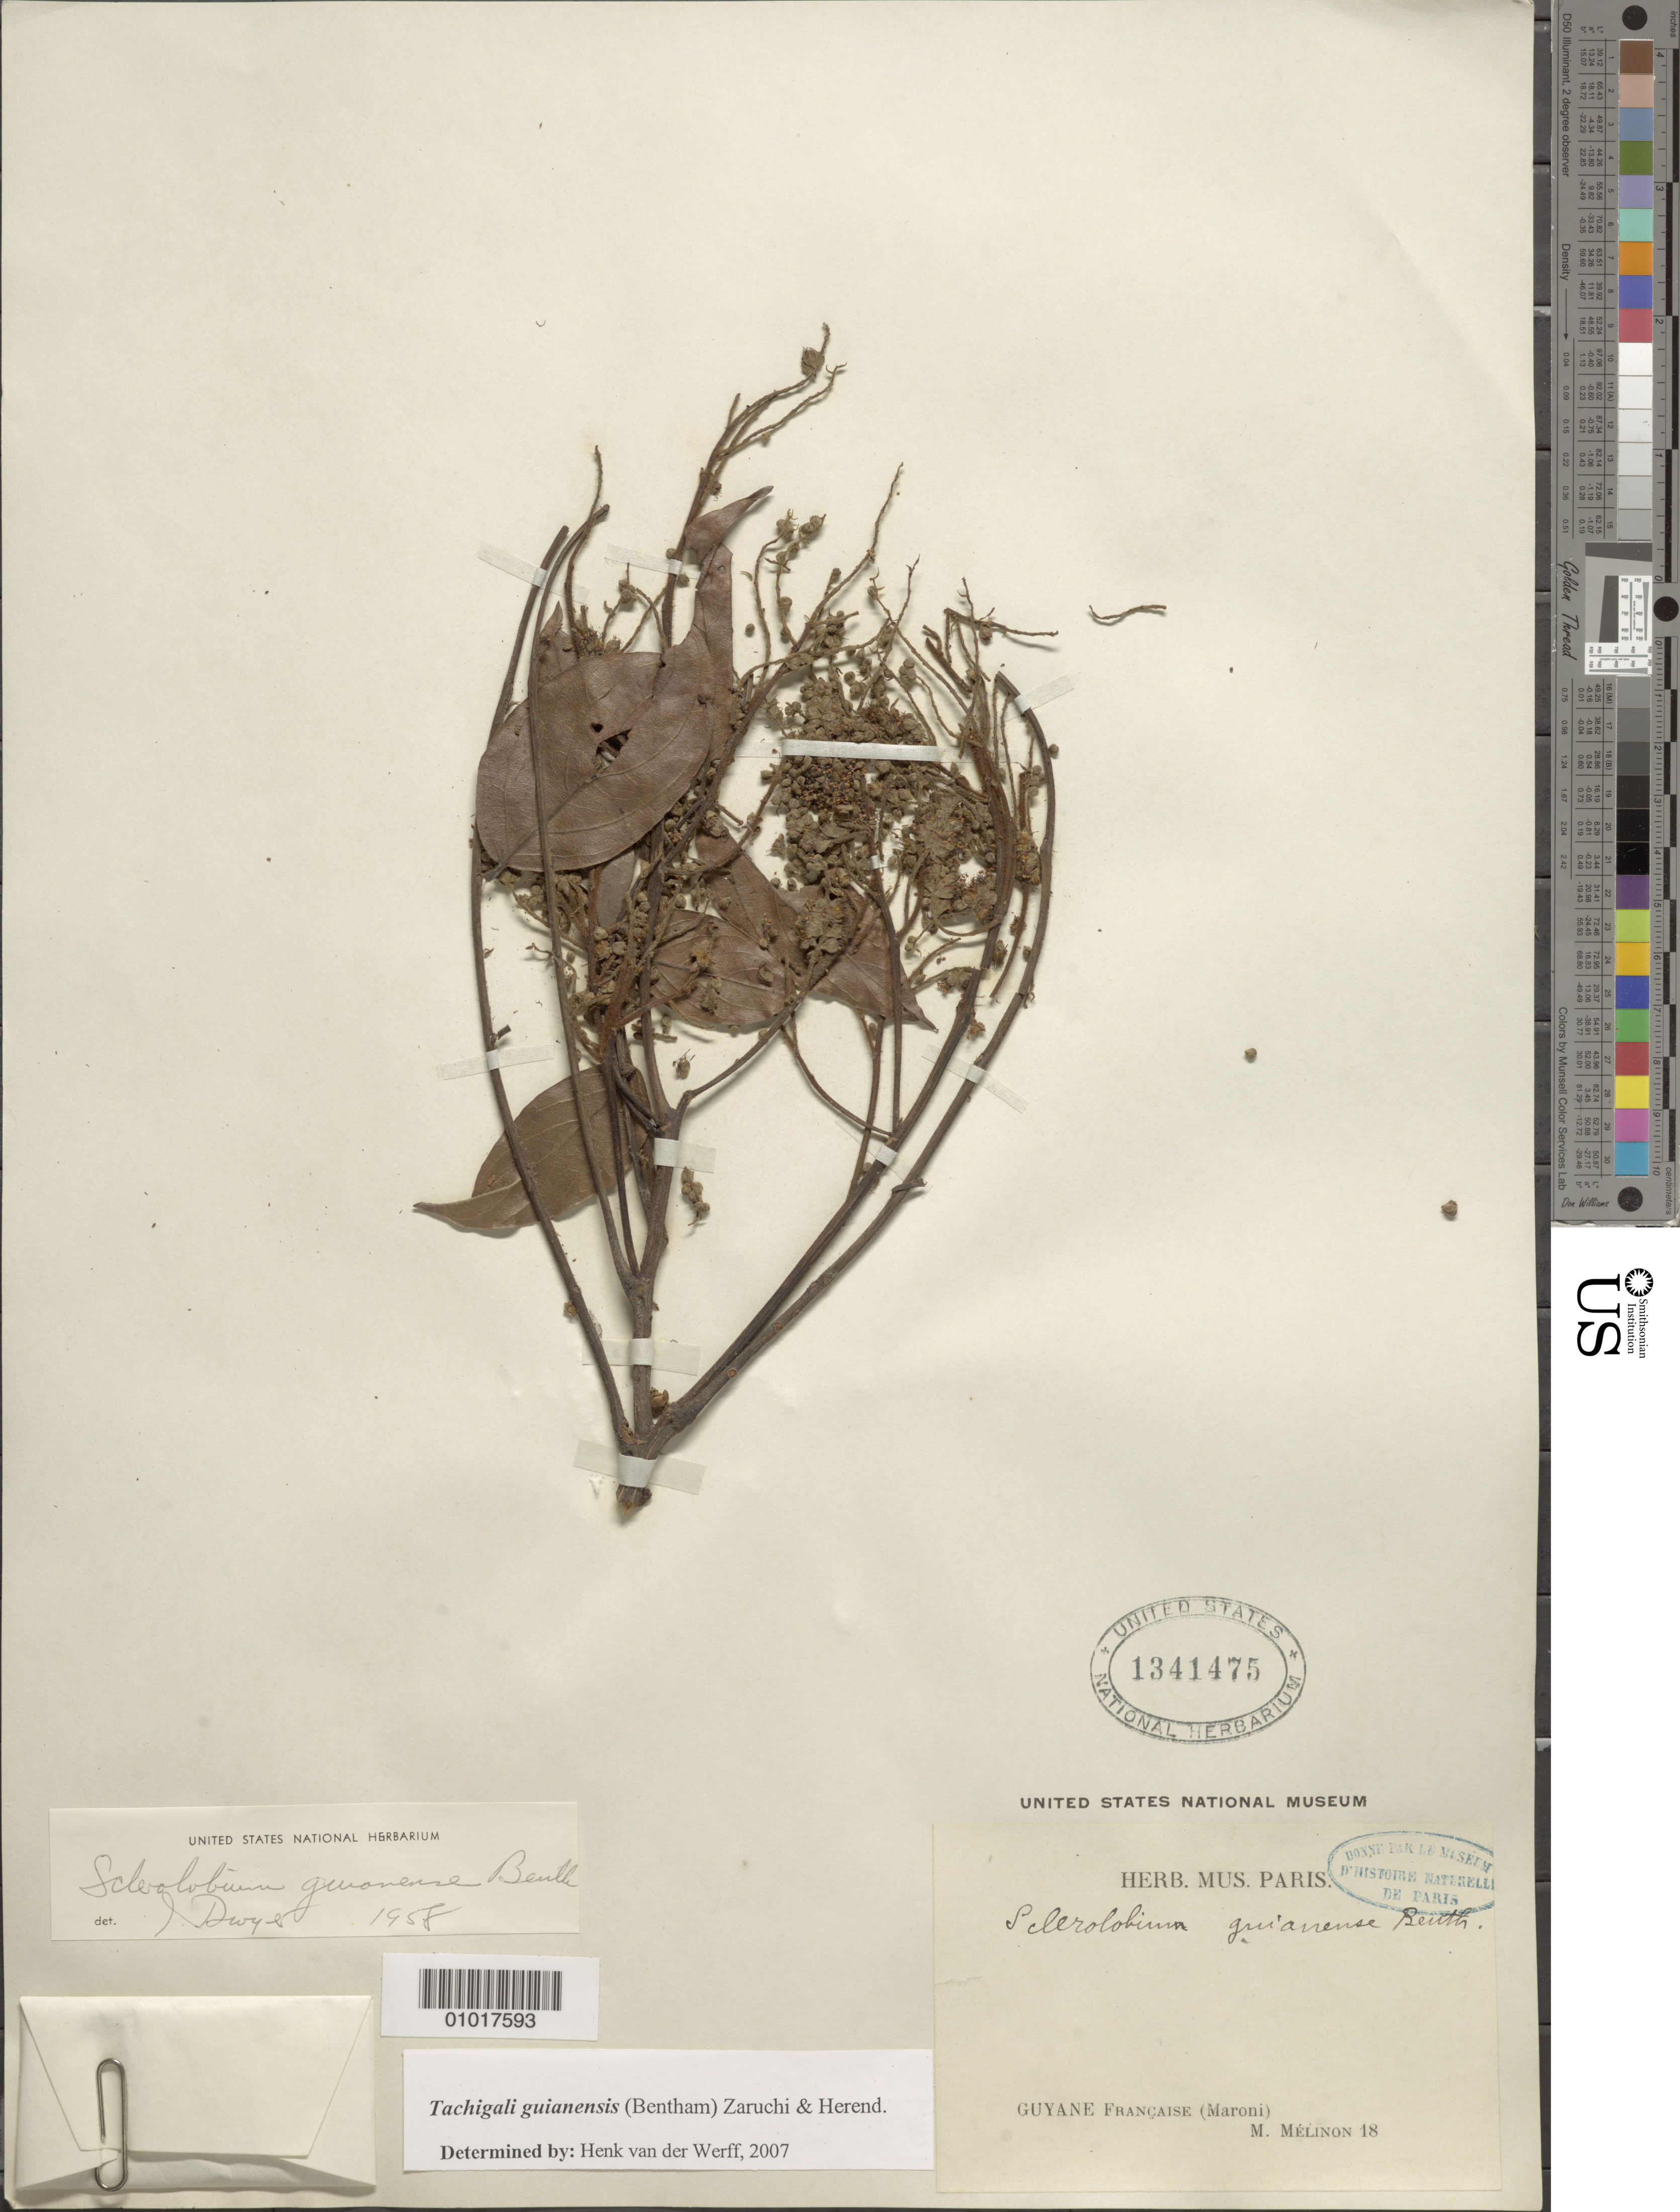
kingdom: Plantae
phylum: Tracheophyta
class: Magnoliopsida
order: Fabales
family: Fabaceae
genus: Tachigali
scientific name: Tachigali guianensis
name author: (Benth.) Zarucchi & Herend.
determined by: van der Werff, H., (MO), Missouri Botanical Garden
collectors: M. Melinon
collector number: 18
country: French Guiana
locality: Maroni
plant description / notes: "18" recorded as collector number is probably part of year (preprinted "18" for 18-- on other Melinon labels)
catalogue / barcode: US 1341475